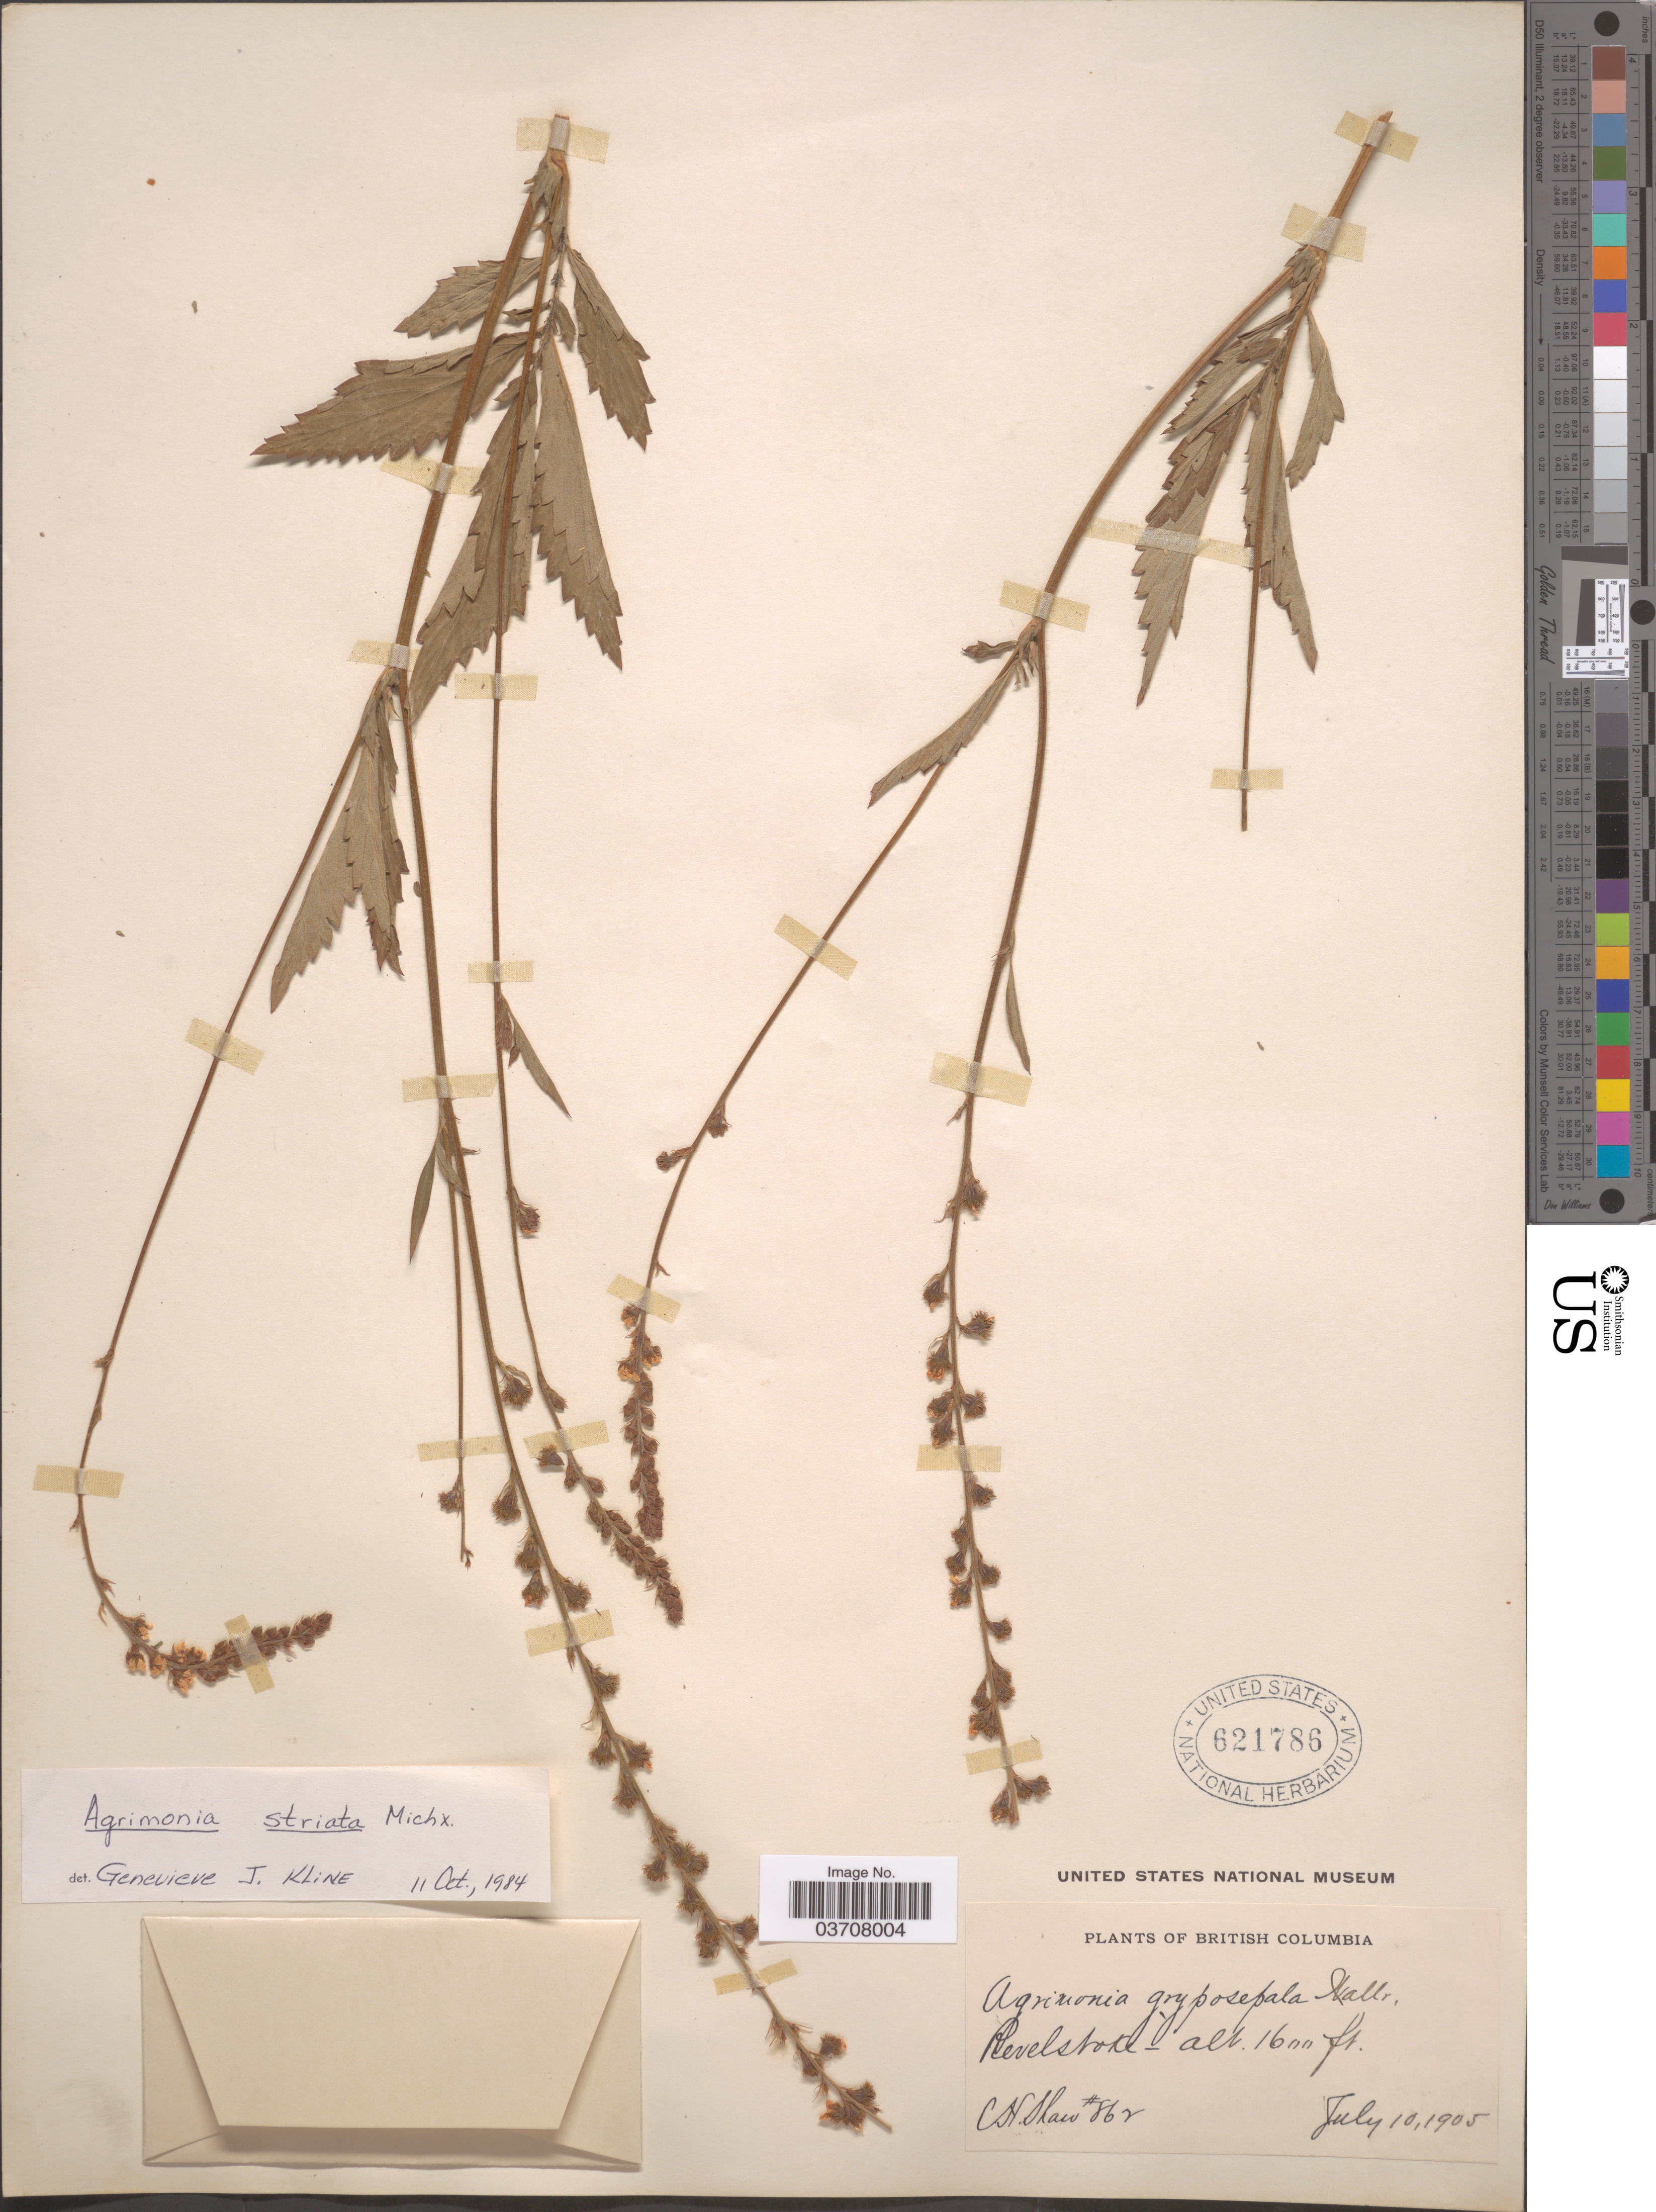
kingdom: Plantae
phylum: Tracheophyta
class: Magnoliopsida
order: Rosales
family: Rosaceae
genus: Agrimonia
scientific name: Agrimonia striata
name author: Michx.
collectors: C. H. Shaw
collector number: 862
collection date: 1905-07-10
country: Canada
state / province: British Columbia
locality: Revelstoke.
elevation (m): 488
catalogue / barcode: US 621786